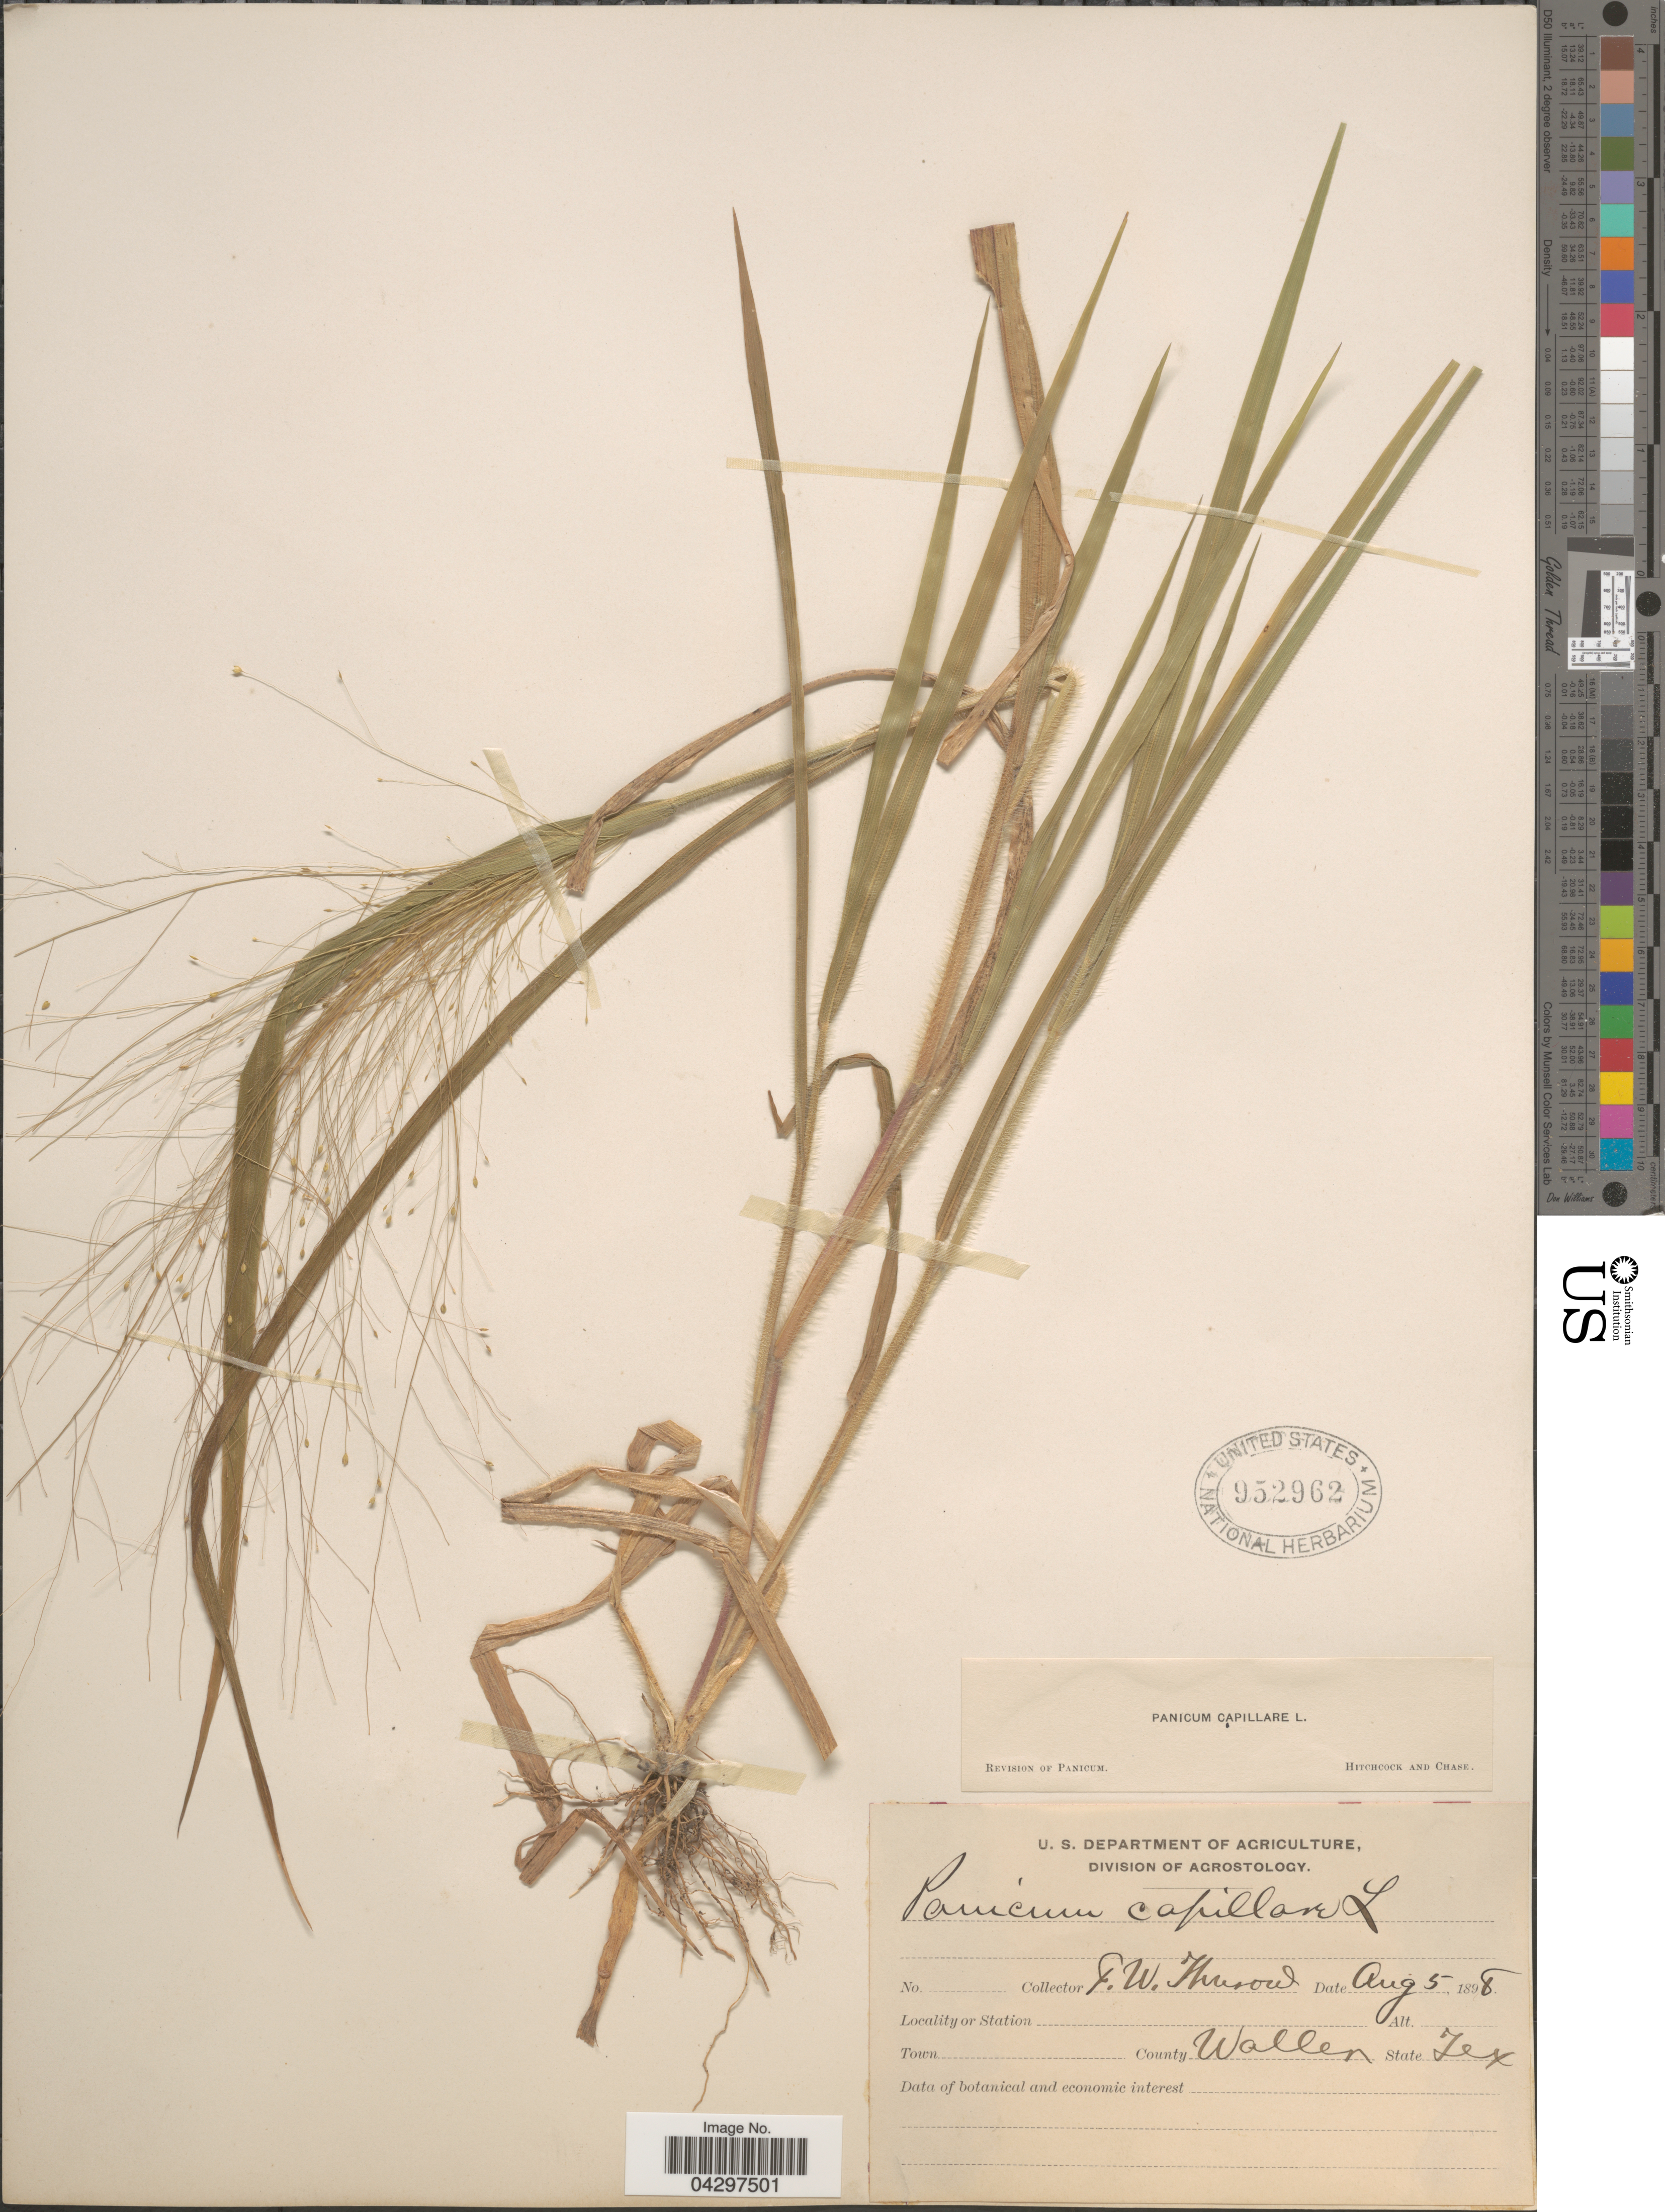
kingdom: Plantae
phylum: Tracheophyta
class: Liliopsida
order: Poales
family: Poaceae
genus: Panicum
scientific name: Panicum capillare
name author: L.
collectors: F. W. Thurow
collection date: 1898-08-05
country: United States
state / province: Texas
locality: County Waller.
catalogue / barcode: US 952962